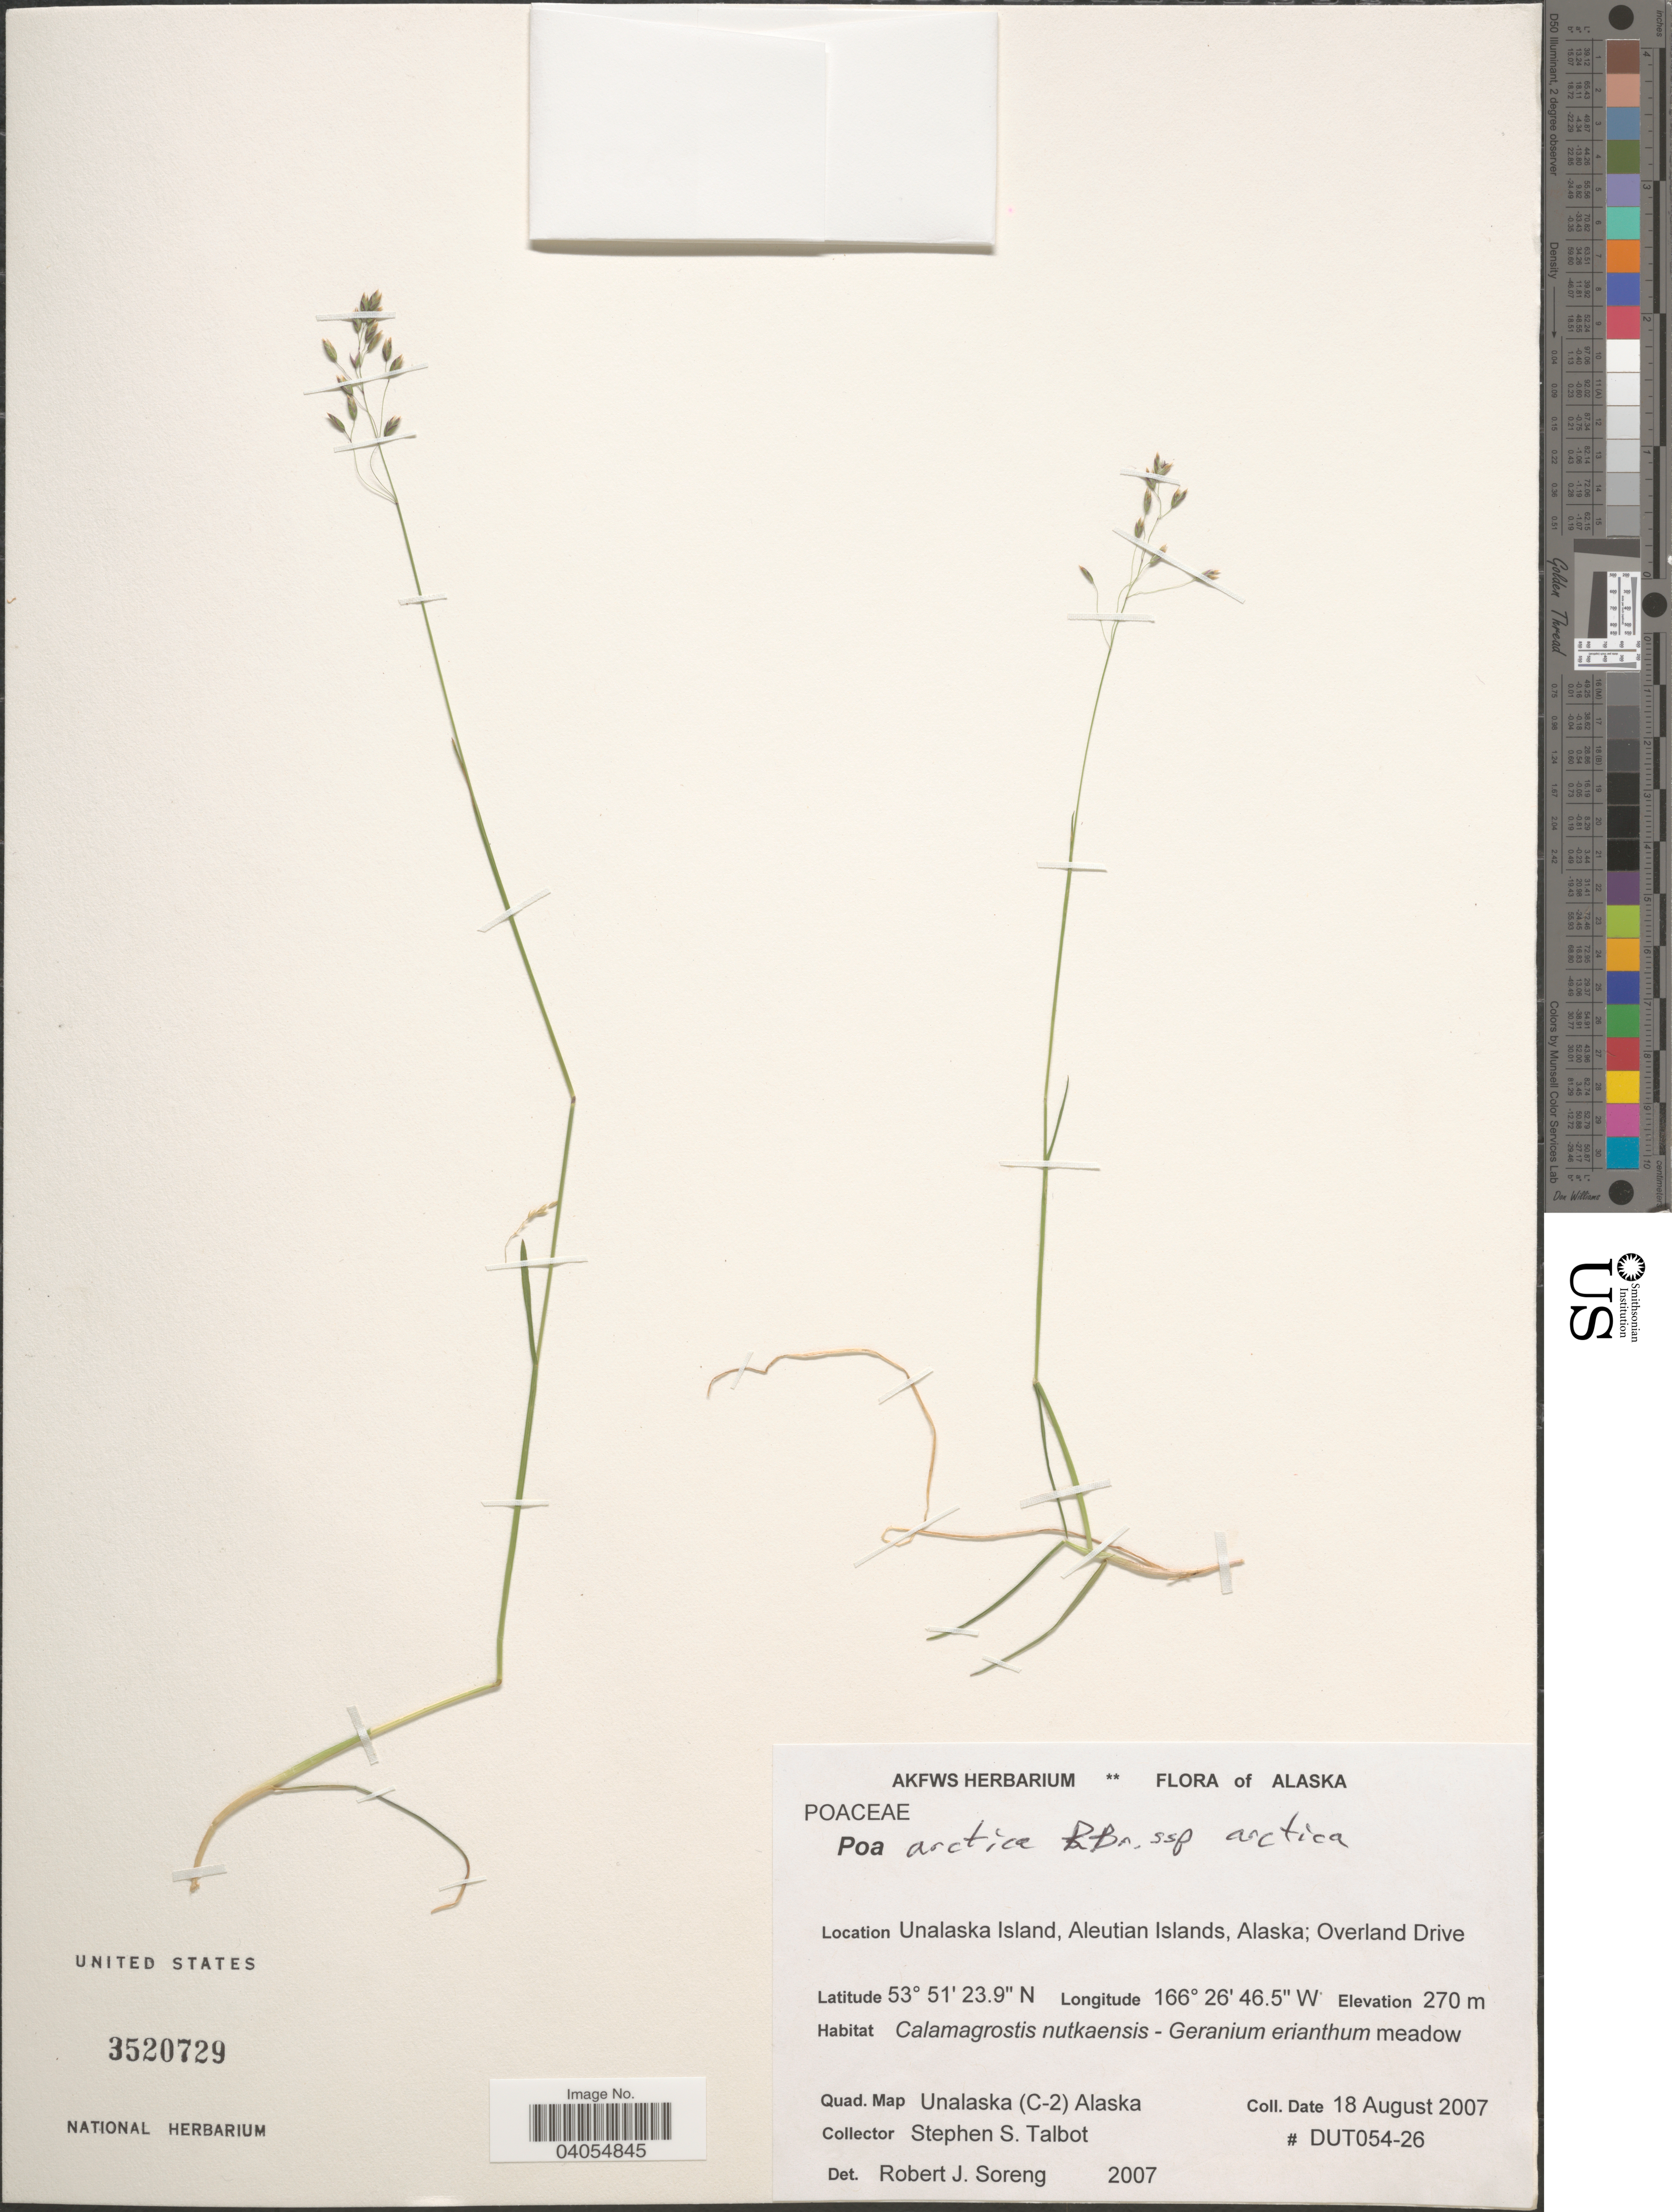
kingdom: Plantae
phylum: Tracheophyta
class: Liliopsida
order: Poales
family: Poaceae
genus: Poa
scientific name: Poa arctica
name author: R. Br.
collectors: S. S. Talbot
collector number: DUT054-26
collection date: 2007-08-18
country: United States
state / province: Alaska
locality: Unalaska Island, Aleutian Islands; Overland Drive. Quad. Map Unalaska (C-2).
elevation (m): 270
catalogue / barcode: US 3520729